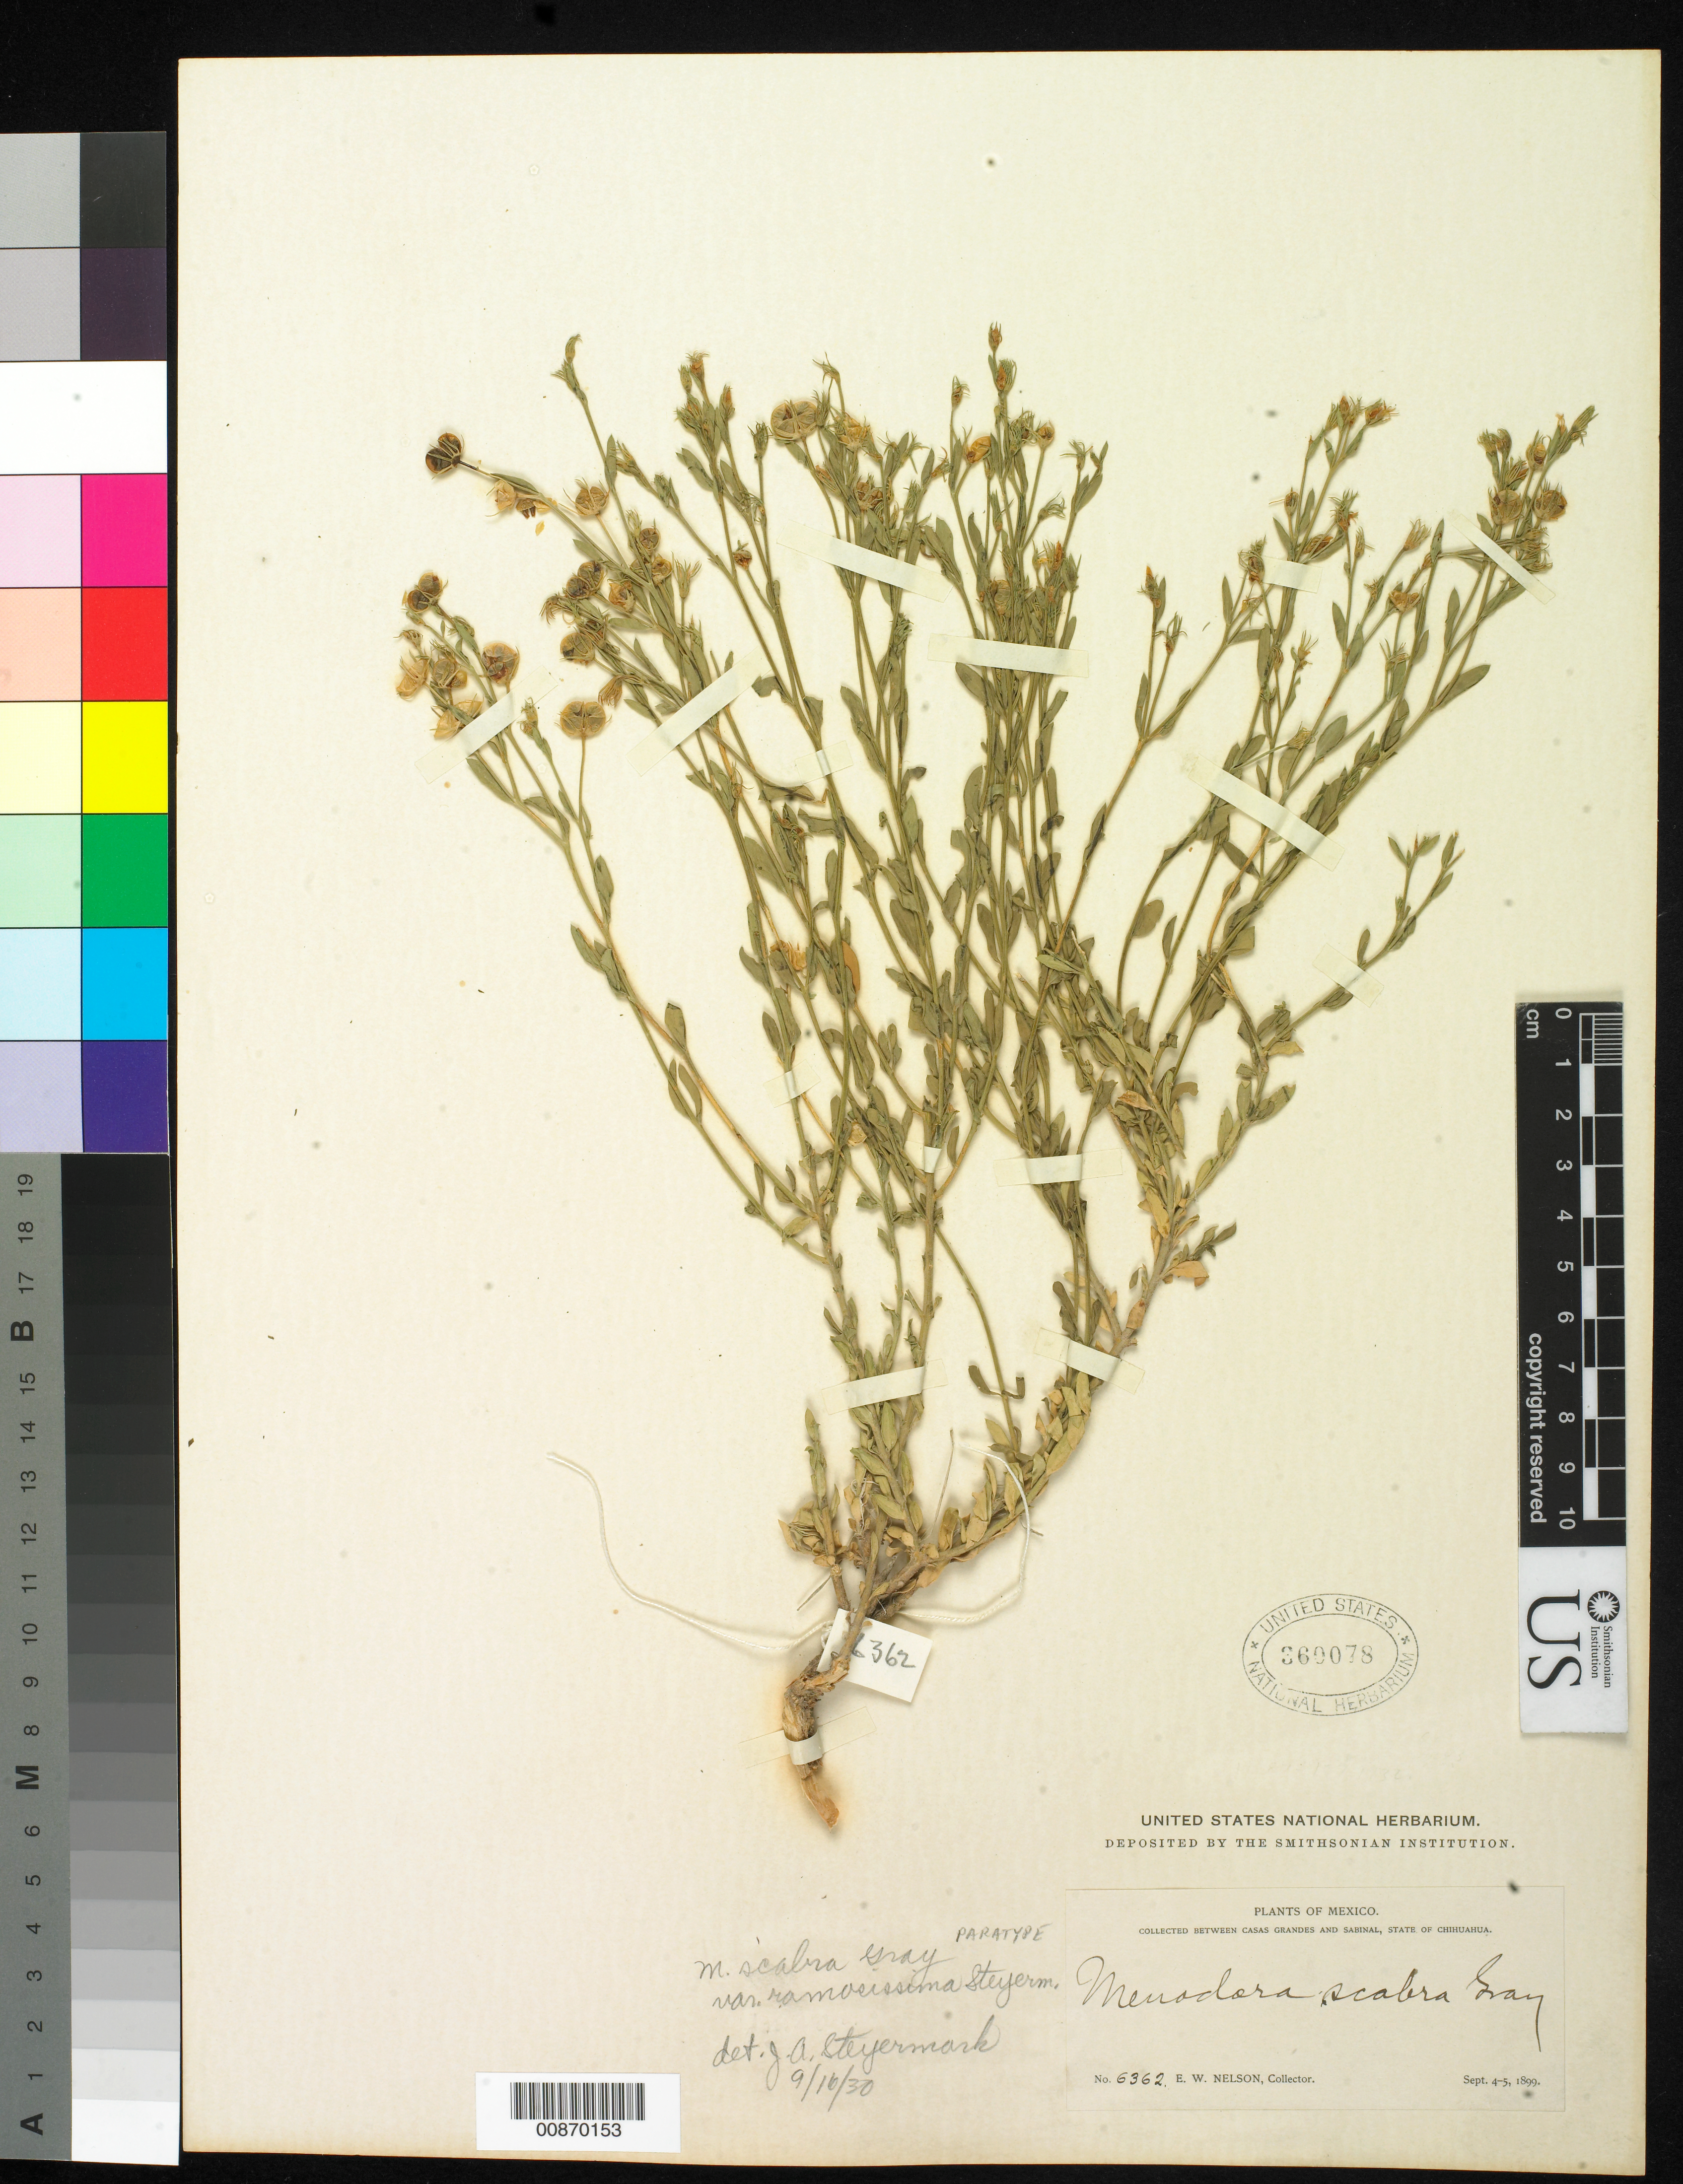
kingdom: Plantae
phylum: Tracheophyta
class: Magnoliopsida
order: Lamiales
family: Oleaceae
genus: Menodora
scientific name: Menodora scabra var. ramosissima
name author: A. Gray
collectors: E. W. Nelson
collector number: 6362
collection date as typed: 04 Sep 1899 to 05 Sep 1899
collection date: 1899-09-04/1899-09-05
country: Mexico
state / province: Chihuahua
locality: Between Casas Grandes and Sabinal, Chihuahua.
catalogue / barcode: US 360078